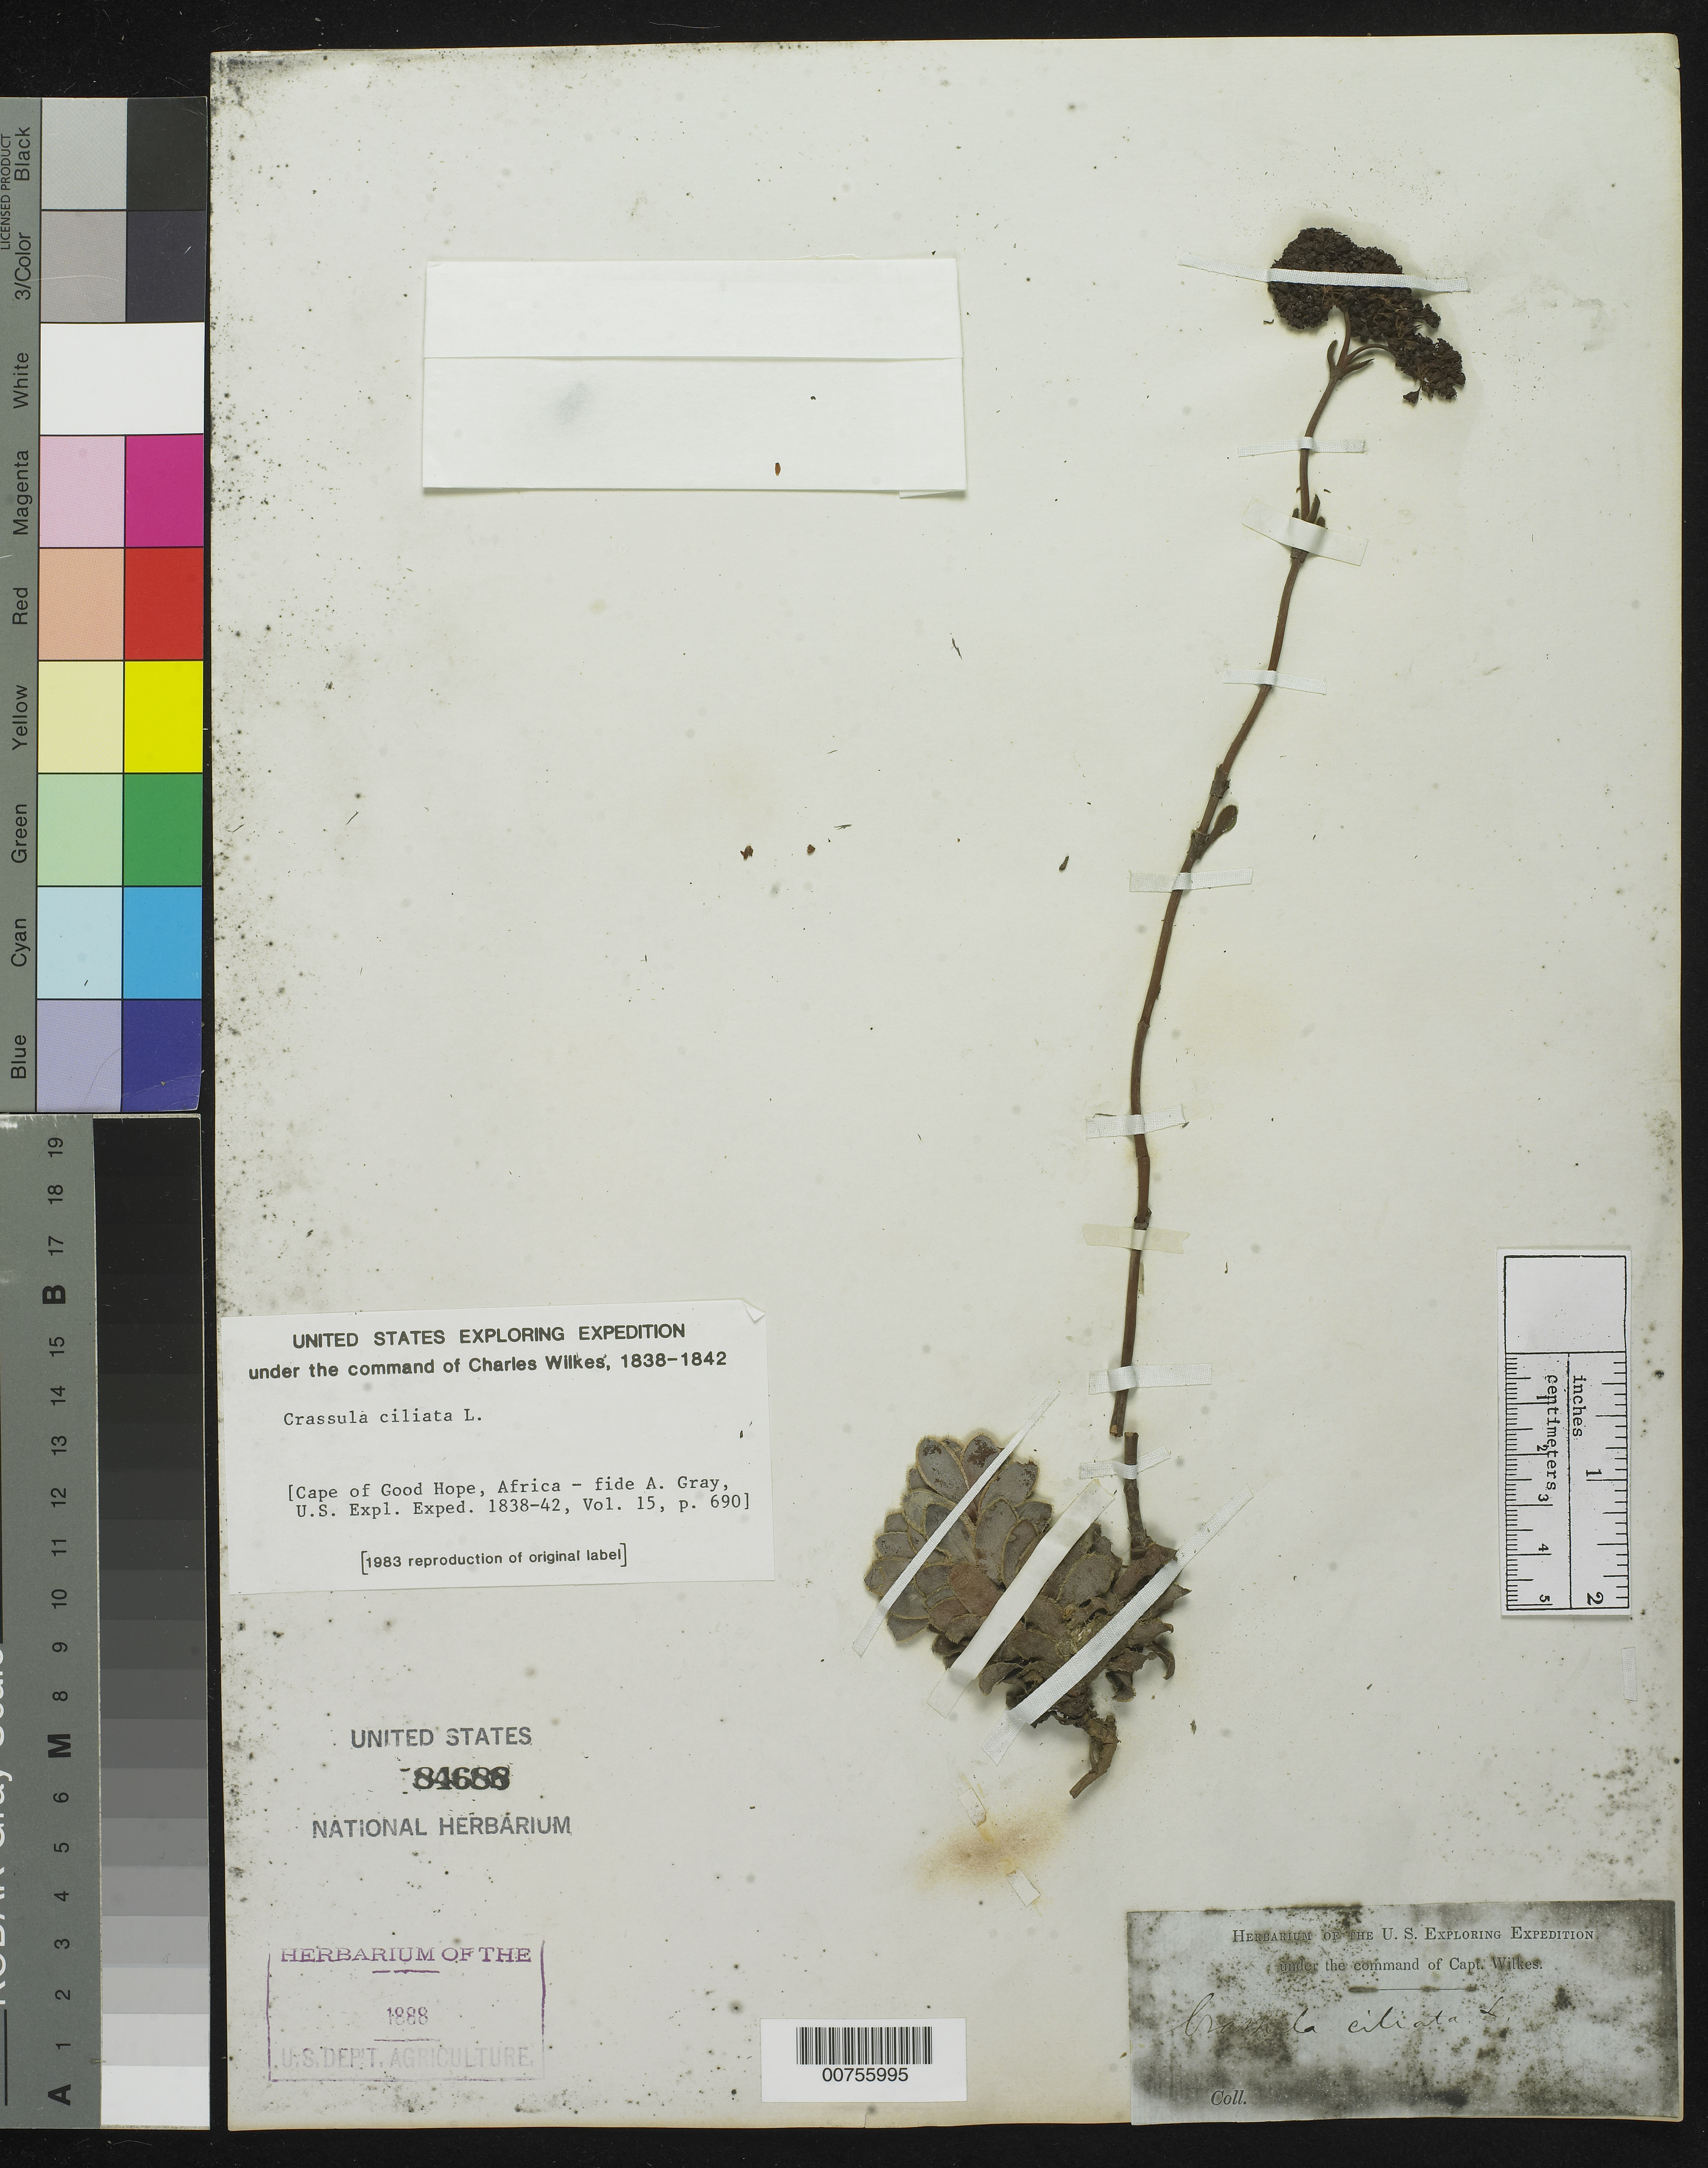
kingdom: Plantae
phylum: Tracheophyta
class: Magnoliopsida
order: Saxifragales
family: Crassulaceae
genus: Crassula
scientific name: Crassula ciliata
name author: L.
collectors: Wilkes Explor. Exped.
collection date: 1838/1842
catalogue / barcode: US 84688